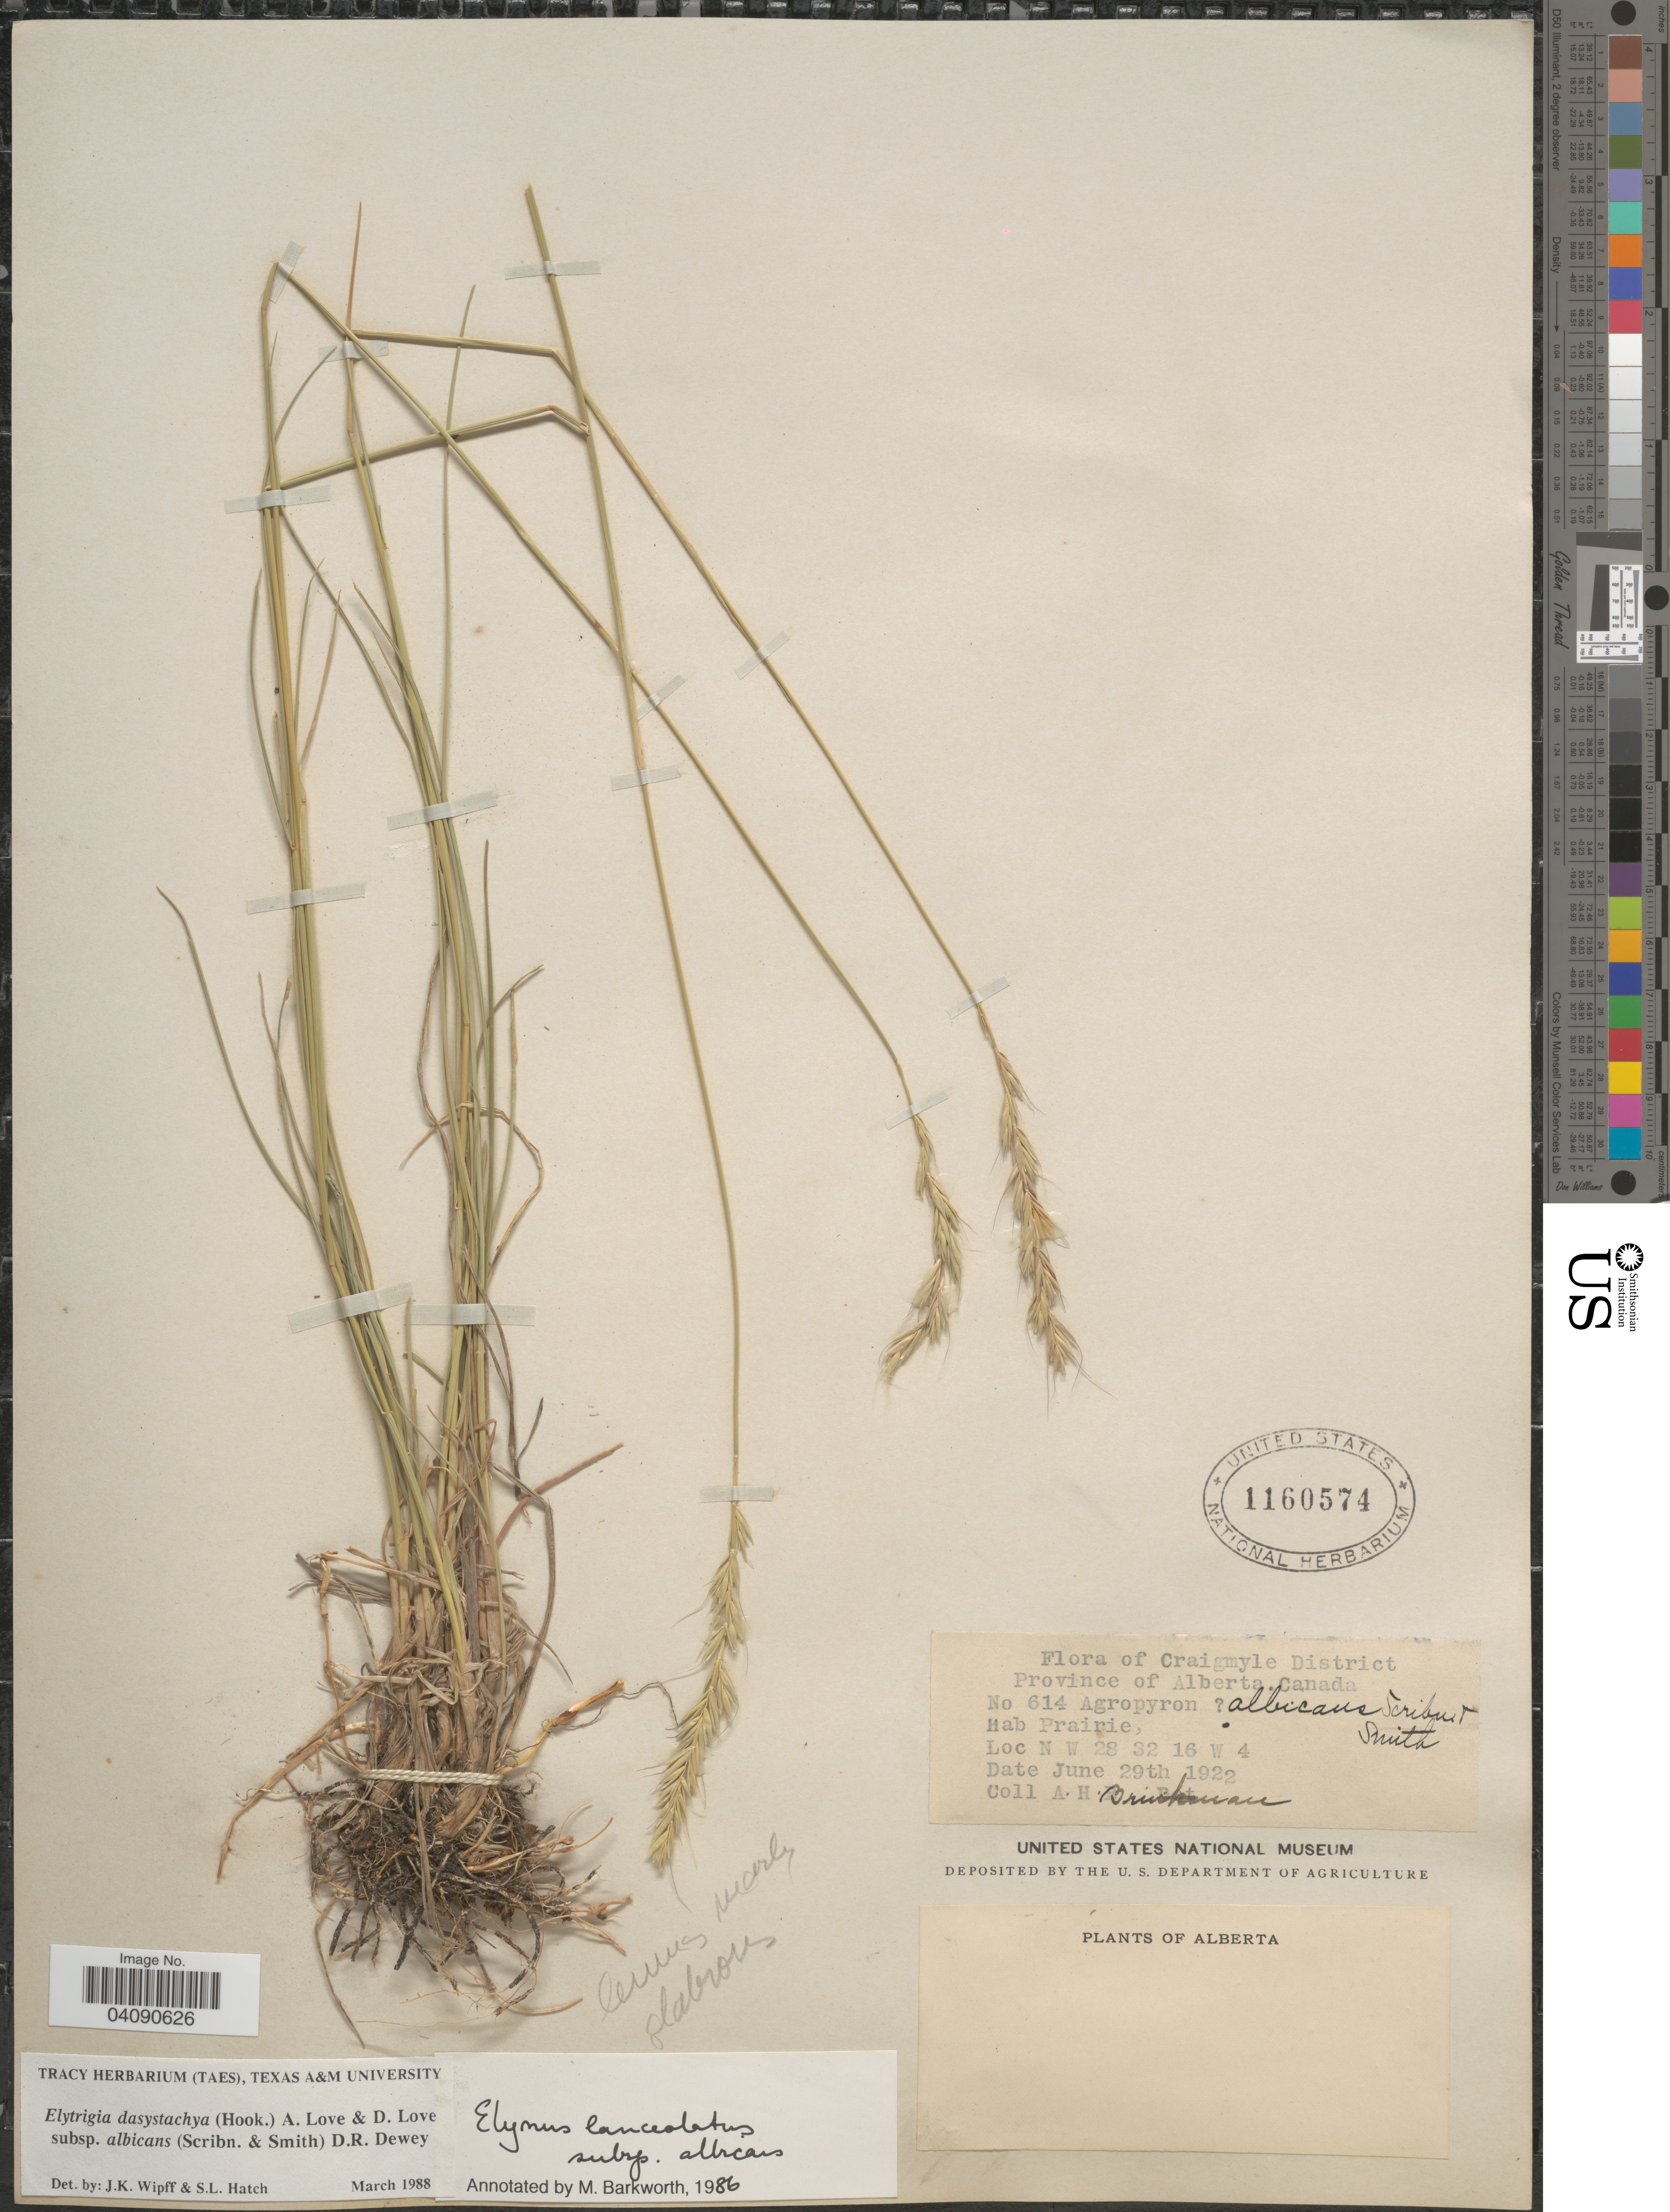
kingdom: Plantae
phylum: Tracheophyta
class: Liliopsida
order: Poales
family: Poaceae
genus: Elymus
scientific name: Elymus albicans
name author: (Scribn. & J.G. Sm.) Á. Löve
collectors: A. Brinkman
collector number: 614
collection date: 1922-06-29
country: Canada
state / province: Alberta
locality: Craigmyle District. Prairie. N W 28 32 16 W 4.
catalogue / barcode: US 1160574